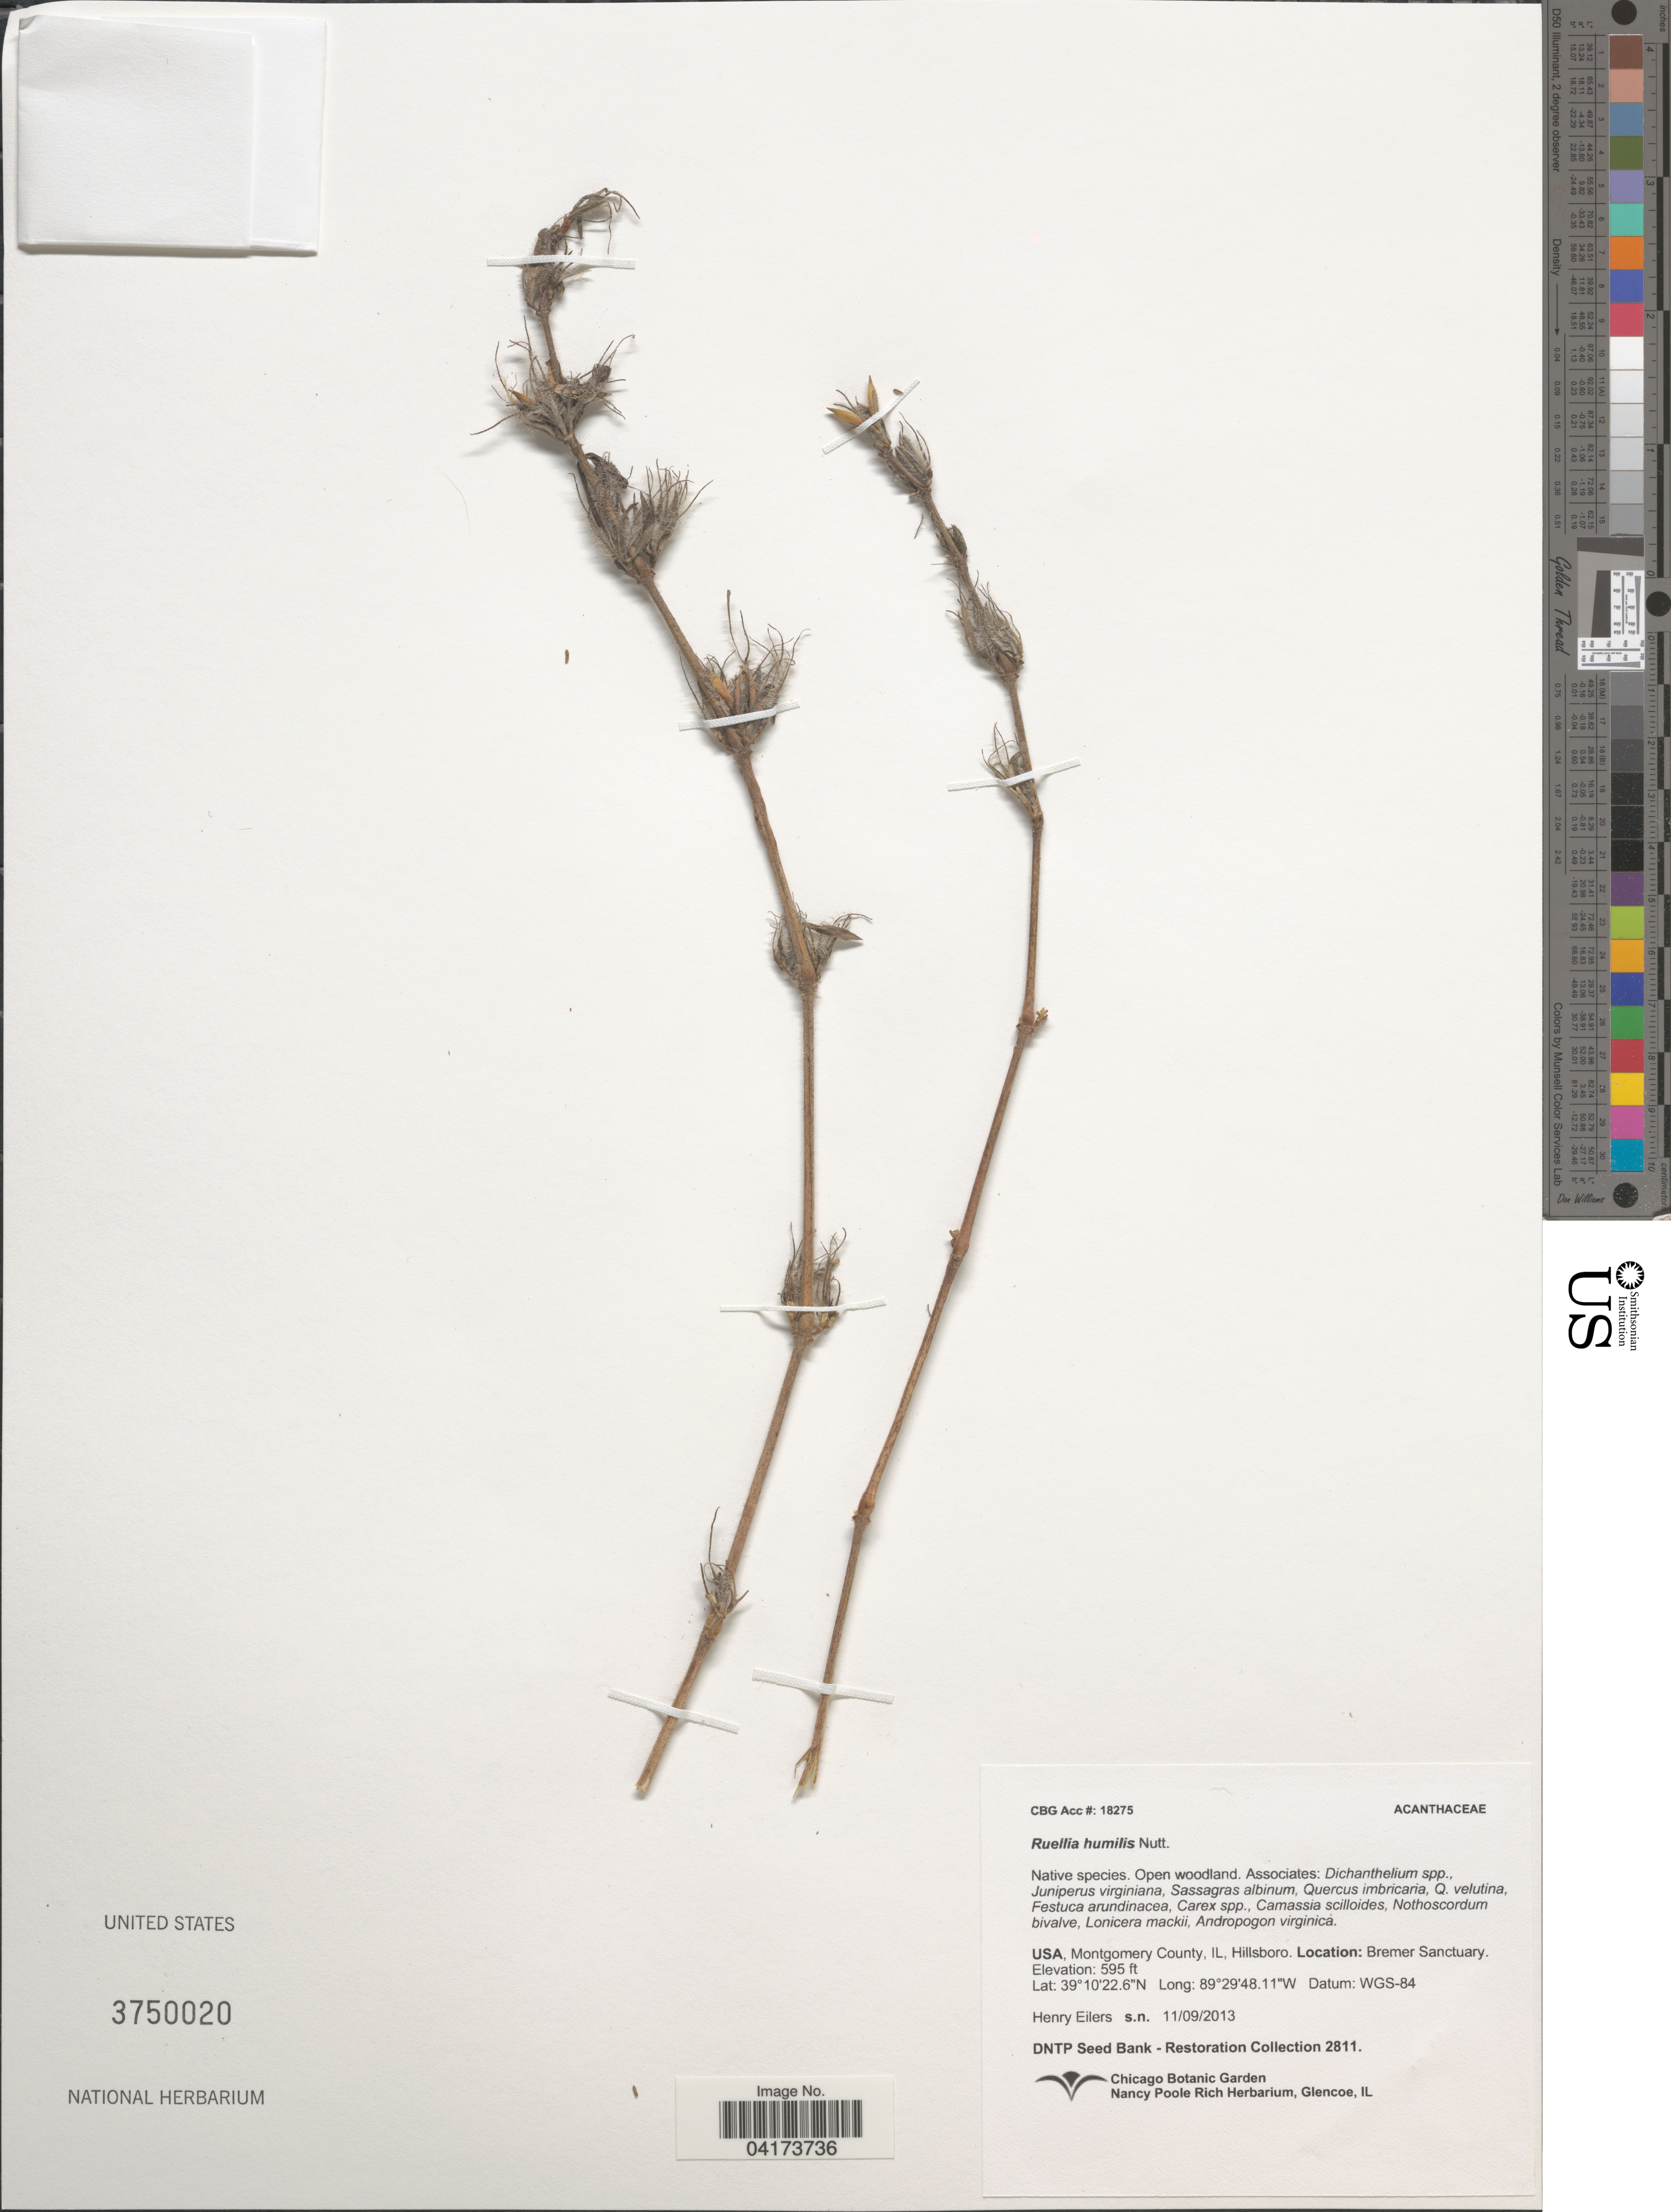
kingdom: Plantae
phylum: Tracheophyta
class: Magnoliopsida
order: Lamiales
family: Acanthaceae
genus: Ruellia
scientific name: Ruellia humilis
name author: Nutt.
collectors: H. Eilers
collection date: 2013-11-09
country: United States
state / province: Illinois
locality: Montgomery County, Hillsboro. Bremer Sanctuary.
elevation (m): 181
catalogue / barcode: US 3750020